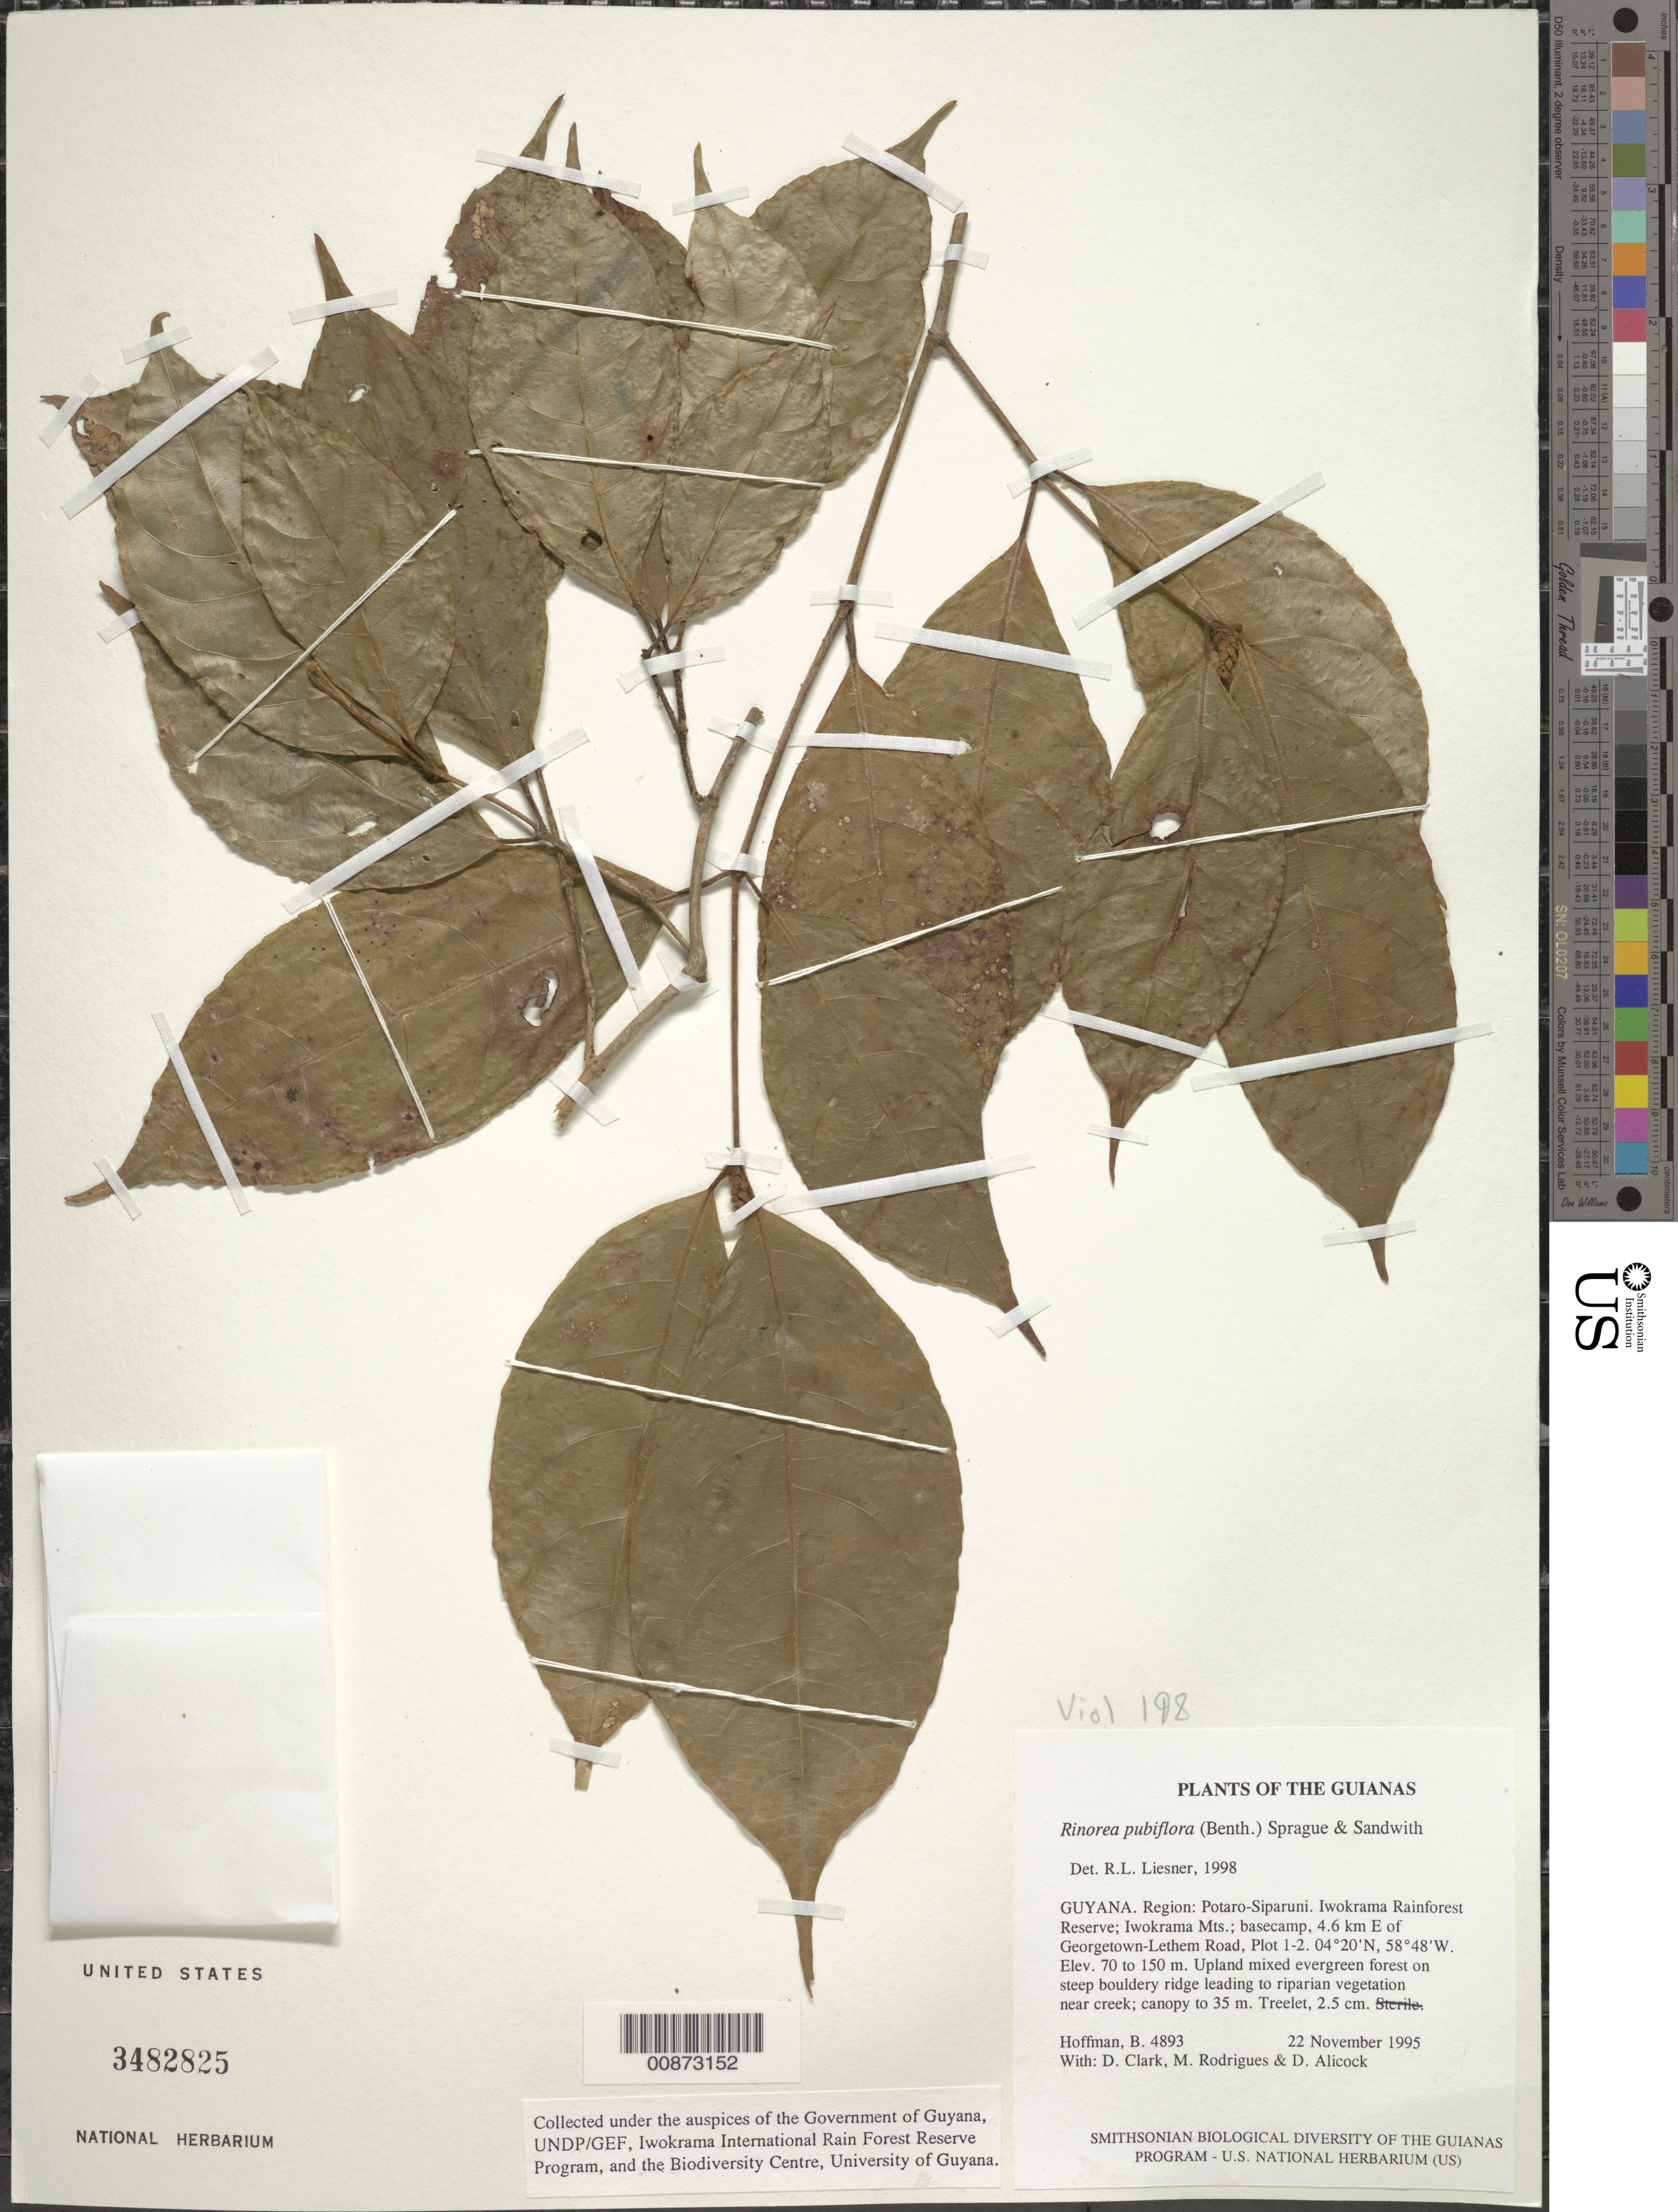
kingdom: Plantae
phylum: Tracheophyta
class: Magnoliopsida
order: Malpighiales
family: Violaceae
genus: Rinorea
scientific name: Rinorea pubiflora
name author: (Benth.) Sprague & Sandwith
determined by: Liesner, R. L.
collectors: B. Hoffman, H. D. Clarke, M. Rodrigues & D. Allicock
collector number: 4893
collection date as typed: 22 November 1995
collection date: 1995-11-22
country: Guyana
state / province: Potaro-Siparuni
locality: Iwokrama Rainforest Reserve; Iwokrama Mts.; basecamp at end of 4.6 km cut line E of Georgetown-Lethem Road, Iwokrama Plot 1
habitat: Upland mixed evergreen forest on steep bouldery ridge leading to riparian vegetation near creek; canopy to 35 m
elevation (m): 70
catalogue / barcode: US 3482825